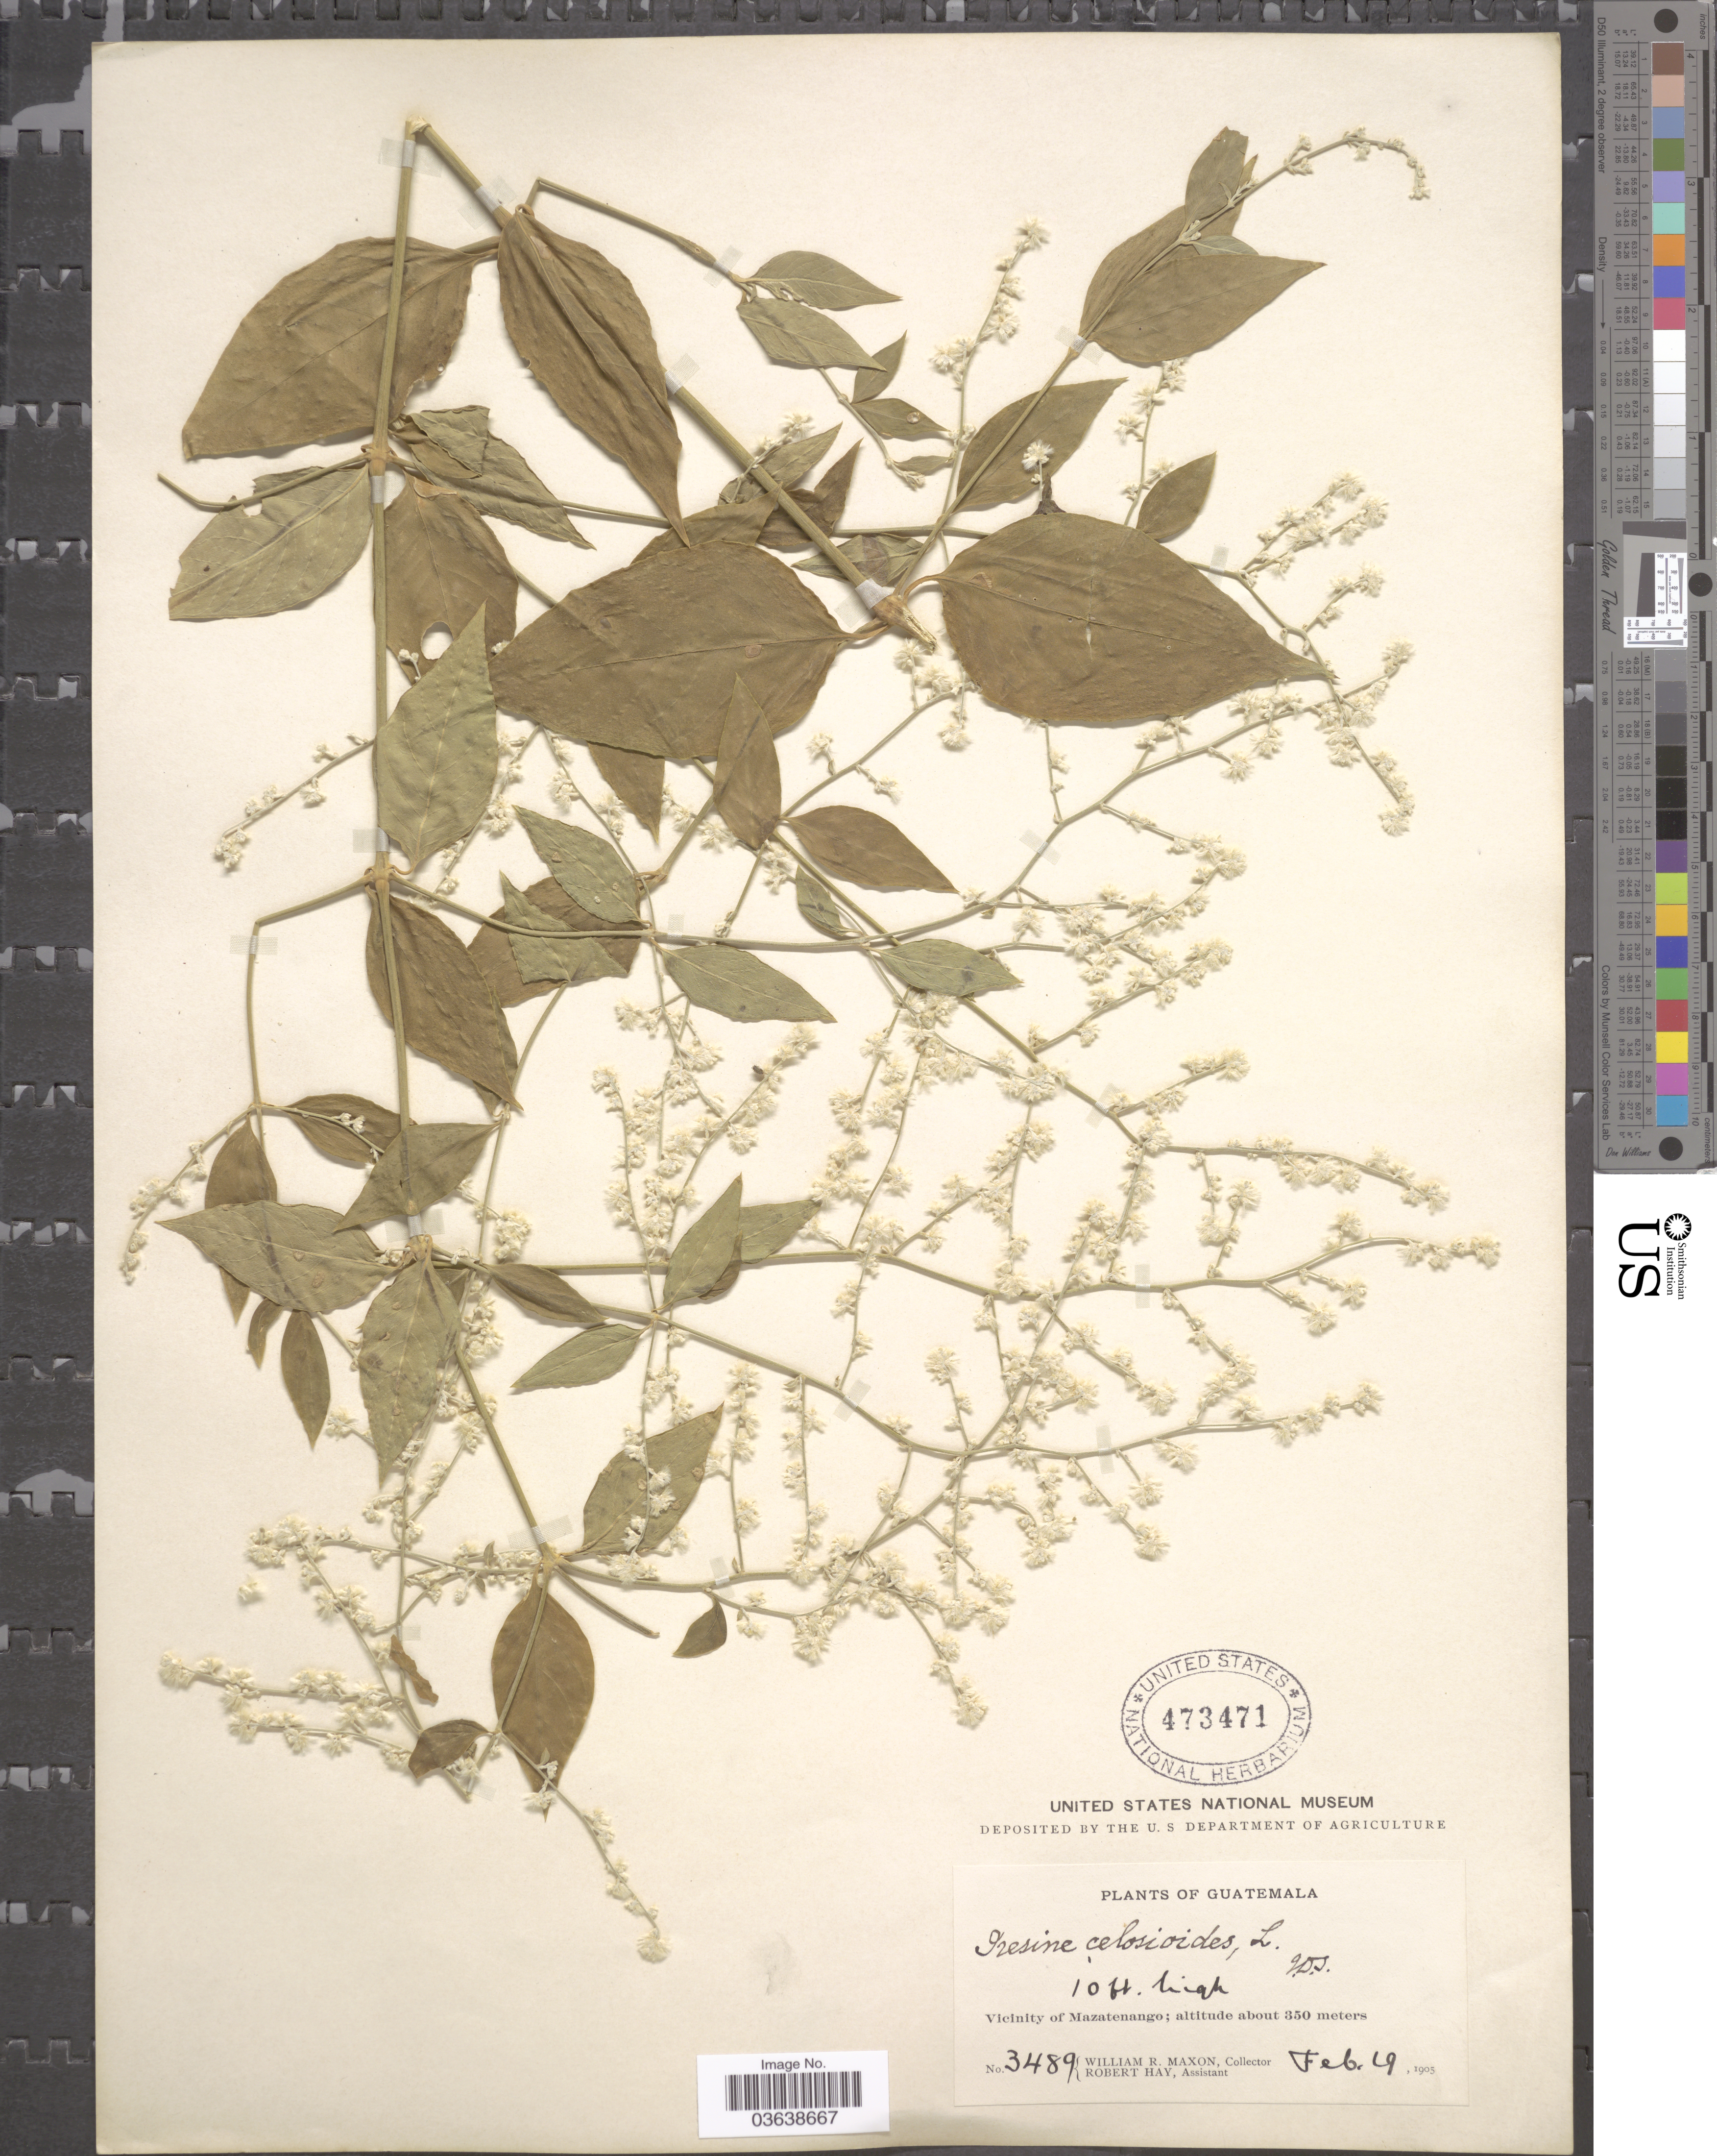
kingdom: Plantae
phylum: Tracheophyta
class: Magnoliopsida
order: Caryophyllales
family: Amaranthaceae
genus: Iresine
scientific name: Iresine calea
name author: (Ibáñez) Standl.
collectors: W. R. Maxon & R. H. Hay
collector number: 3489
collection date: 1905-02-19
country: Guatemala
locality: Vicinity of Mazatenango.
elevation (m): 350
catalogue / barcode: US 473471